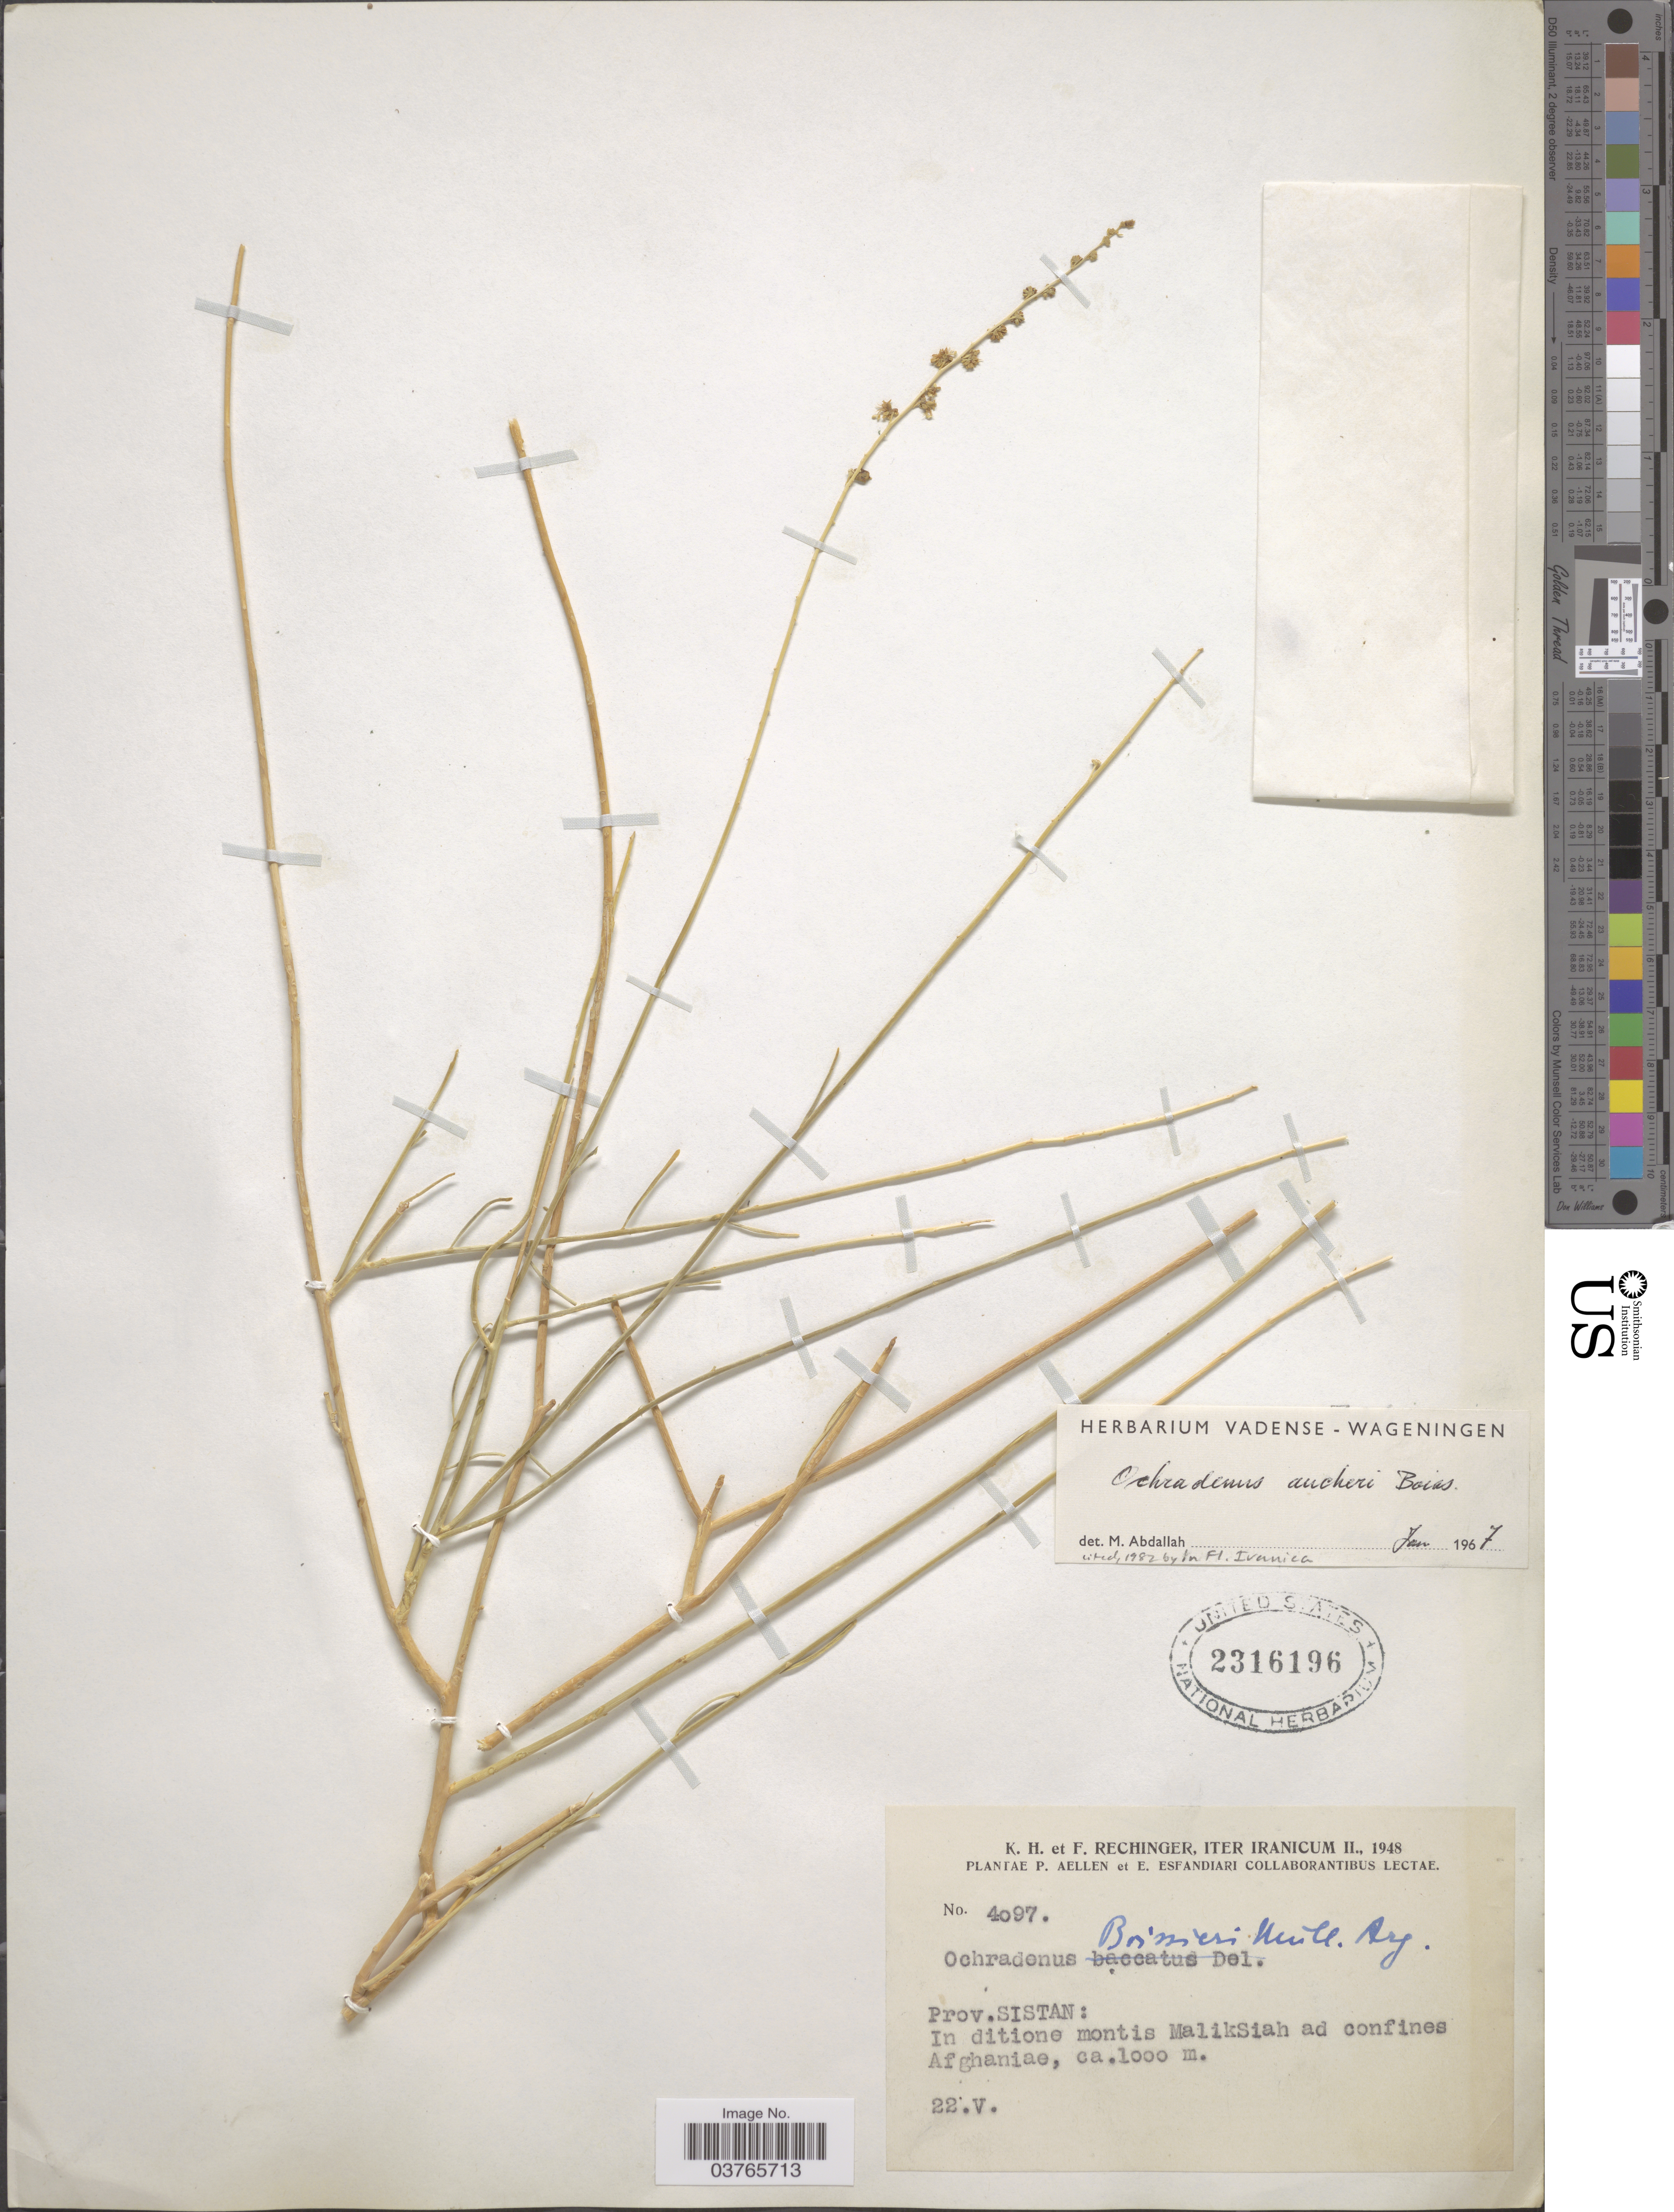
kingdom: Plantae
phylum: Tracheophyta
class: Magnoliopsida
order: Brassicales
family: Resedaceae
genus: Ochradiscus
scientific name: Ochradiscus aucheri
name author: (Boiss.) S. Blanco & C.E. Wetzel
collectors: K. H. Rechinger & F. Rechinger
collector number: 4097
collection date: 1948-05-22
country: Iran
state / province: Sistan and Baluchistan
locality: Iter Iranicum. Prov.Sistan: In ditione montis Maliksiah ad confines Afghaniae.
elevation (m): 1000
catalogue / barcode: US 2316196